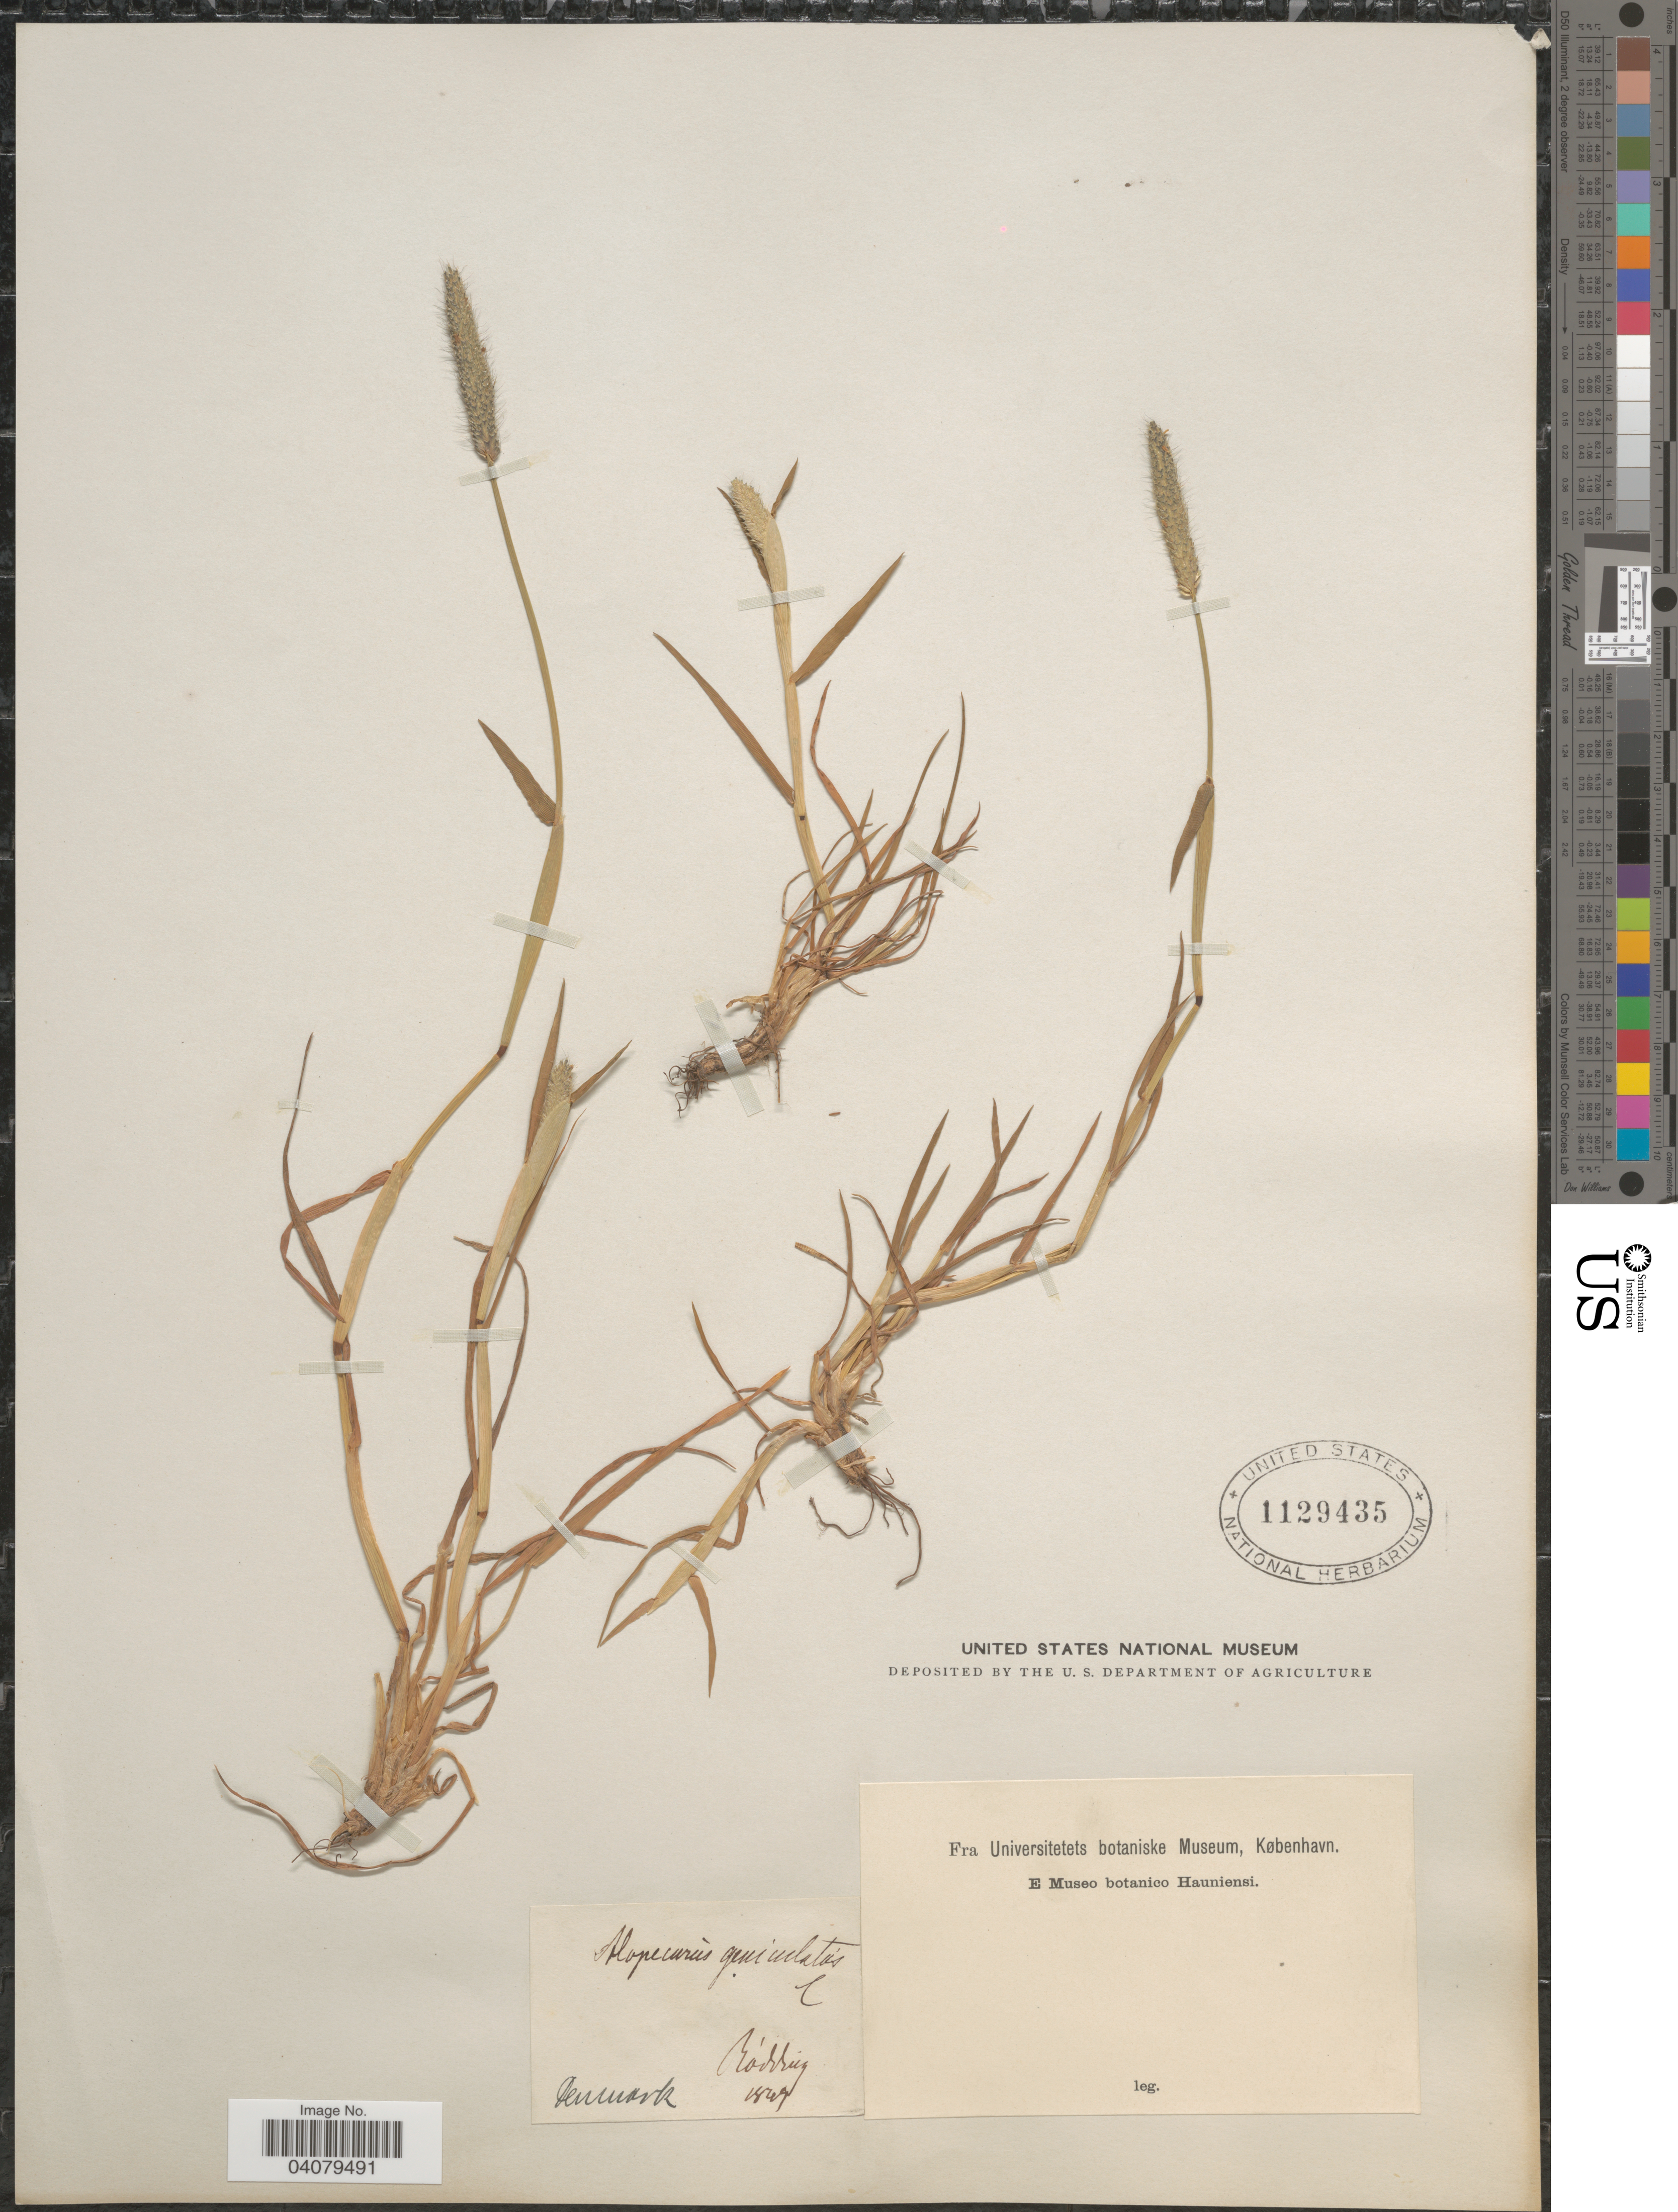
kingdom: Plantae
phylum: Tracheophyta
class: Liliopsida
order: Poales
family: Poaceae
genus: Alopecurus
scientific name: Alopecurus geniculatus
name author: L.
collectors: Museo Botanico Hauniense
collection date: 1849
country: Denmark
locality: Ródding.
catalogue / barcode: US 1129435